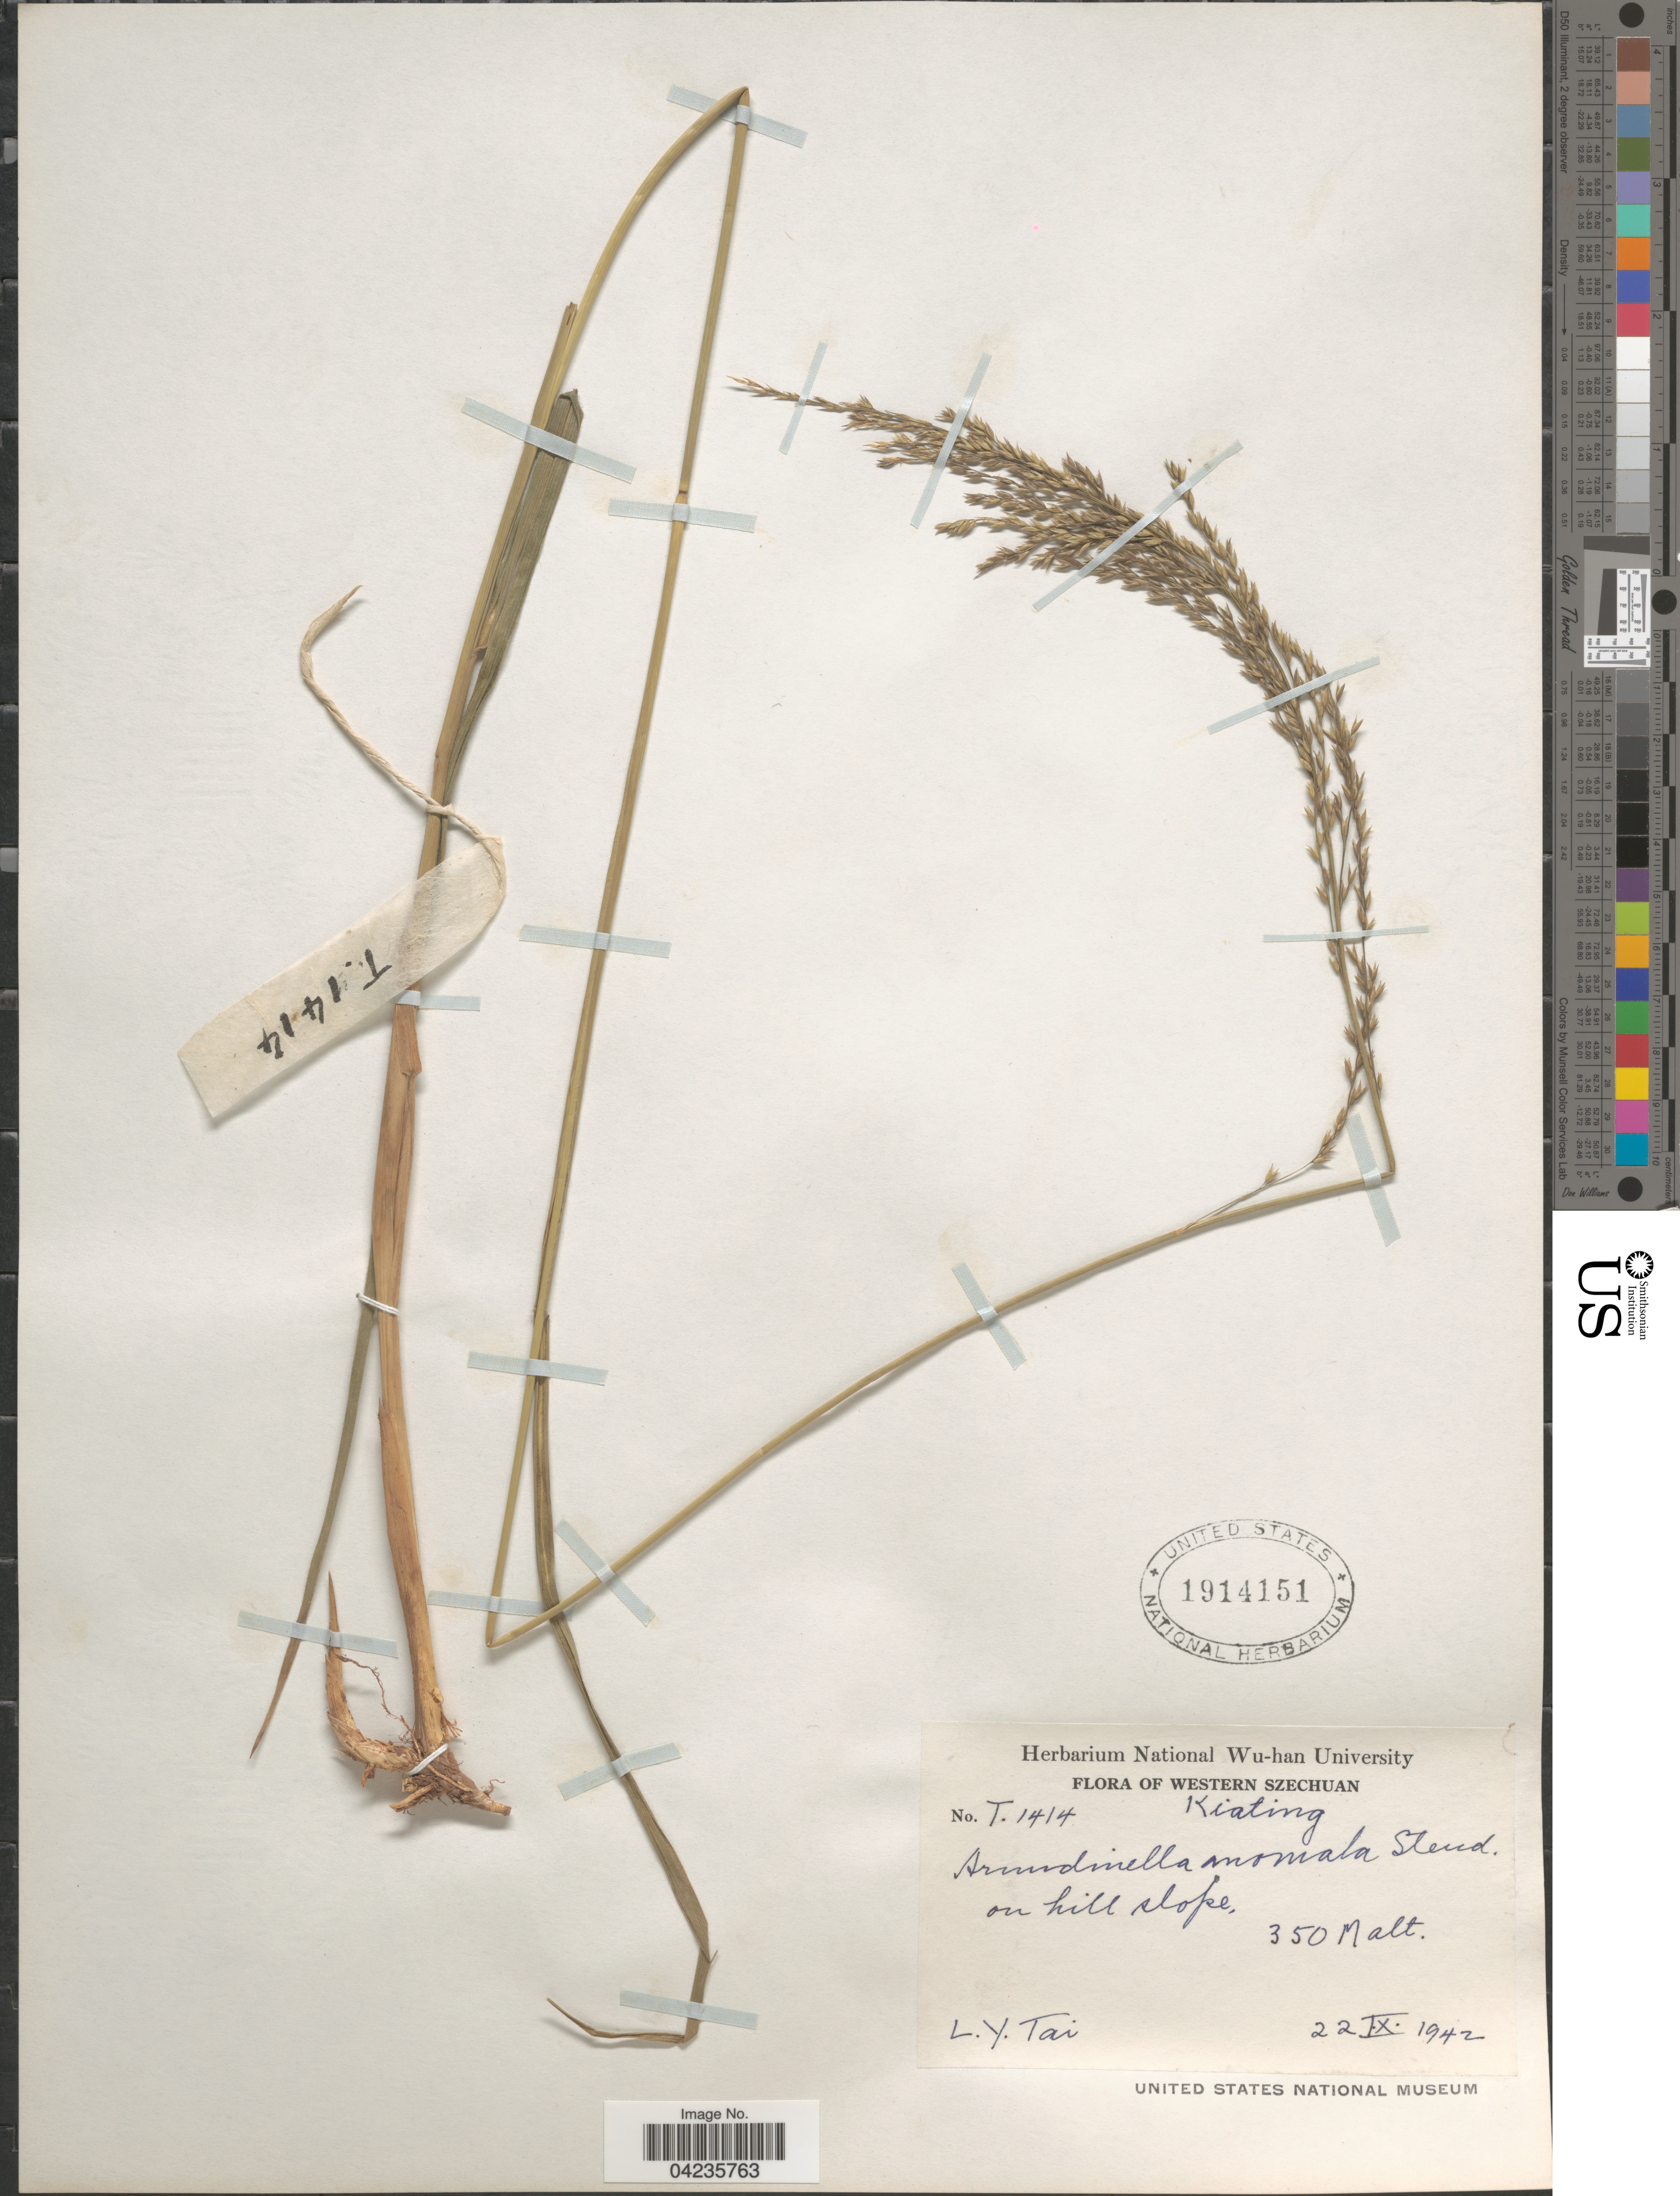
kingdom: Plantae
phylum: Tracheophyta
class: Liliopsida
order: Poales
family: Poaceae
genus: Arundinella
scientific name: Arundinella hirta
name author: (Thunb.) Tanaka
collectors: L. Tai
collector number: T1414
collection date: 1942-09-22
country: China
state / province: Sichuan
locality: Western Szechuan. Kiating. On hill slope.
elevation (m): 350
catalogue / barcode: US 1914151